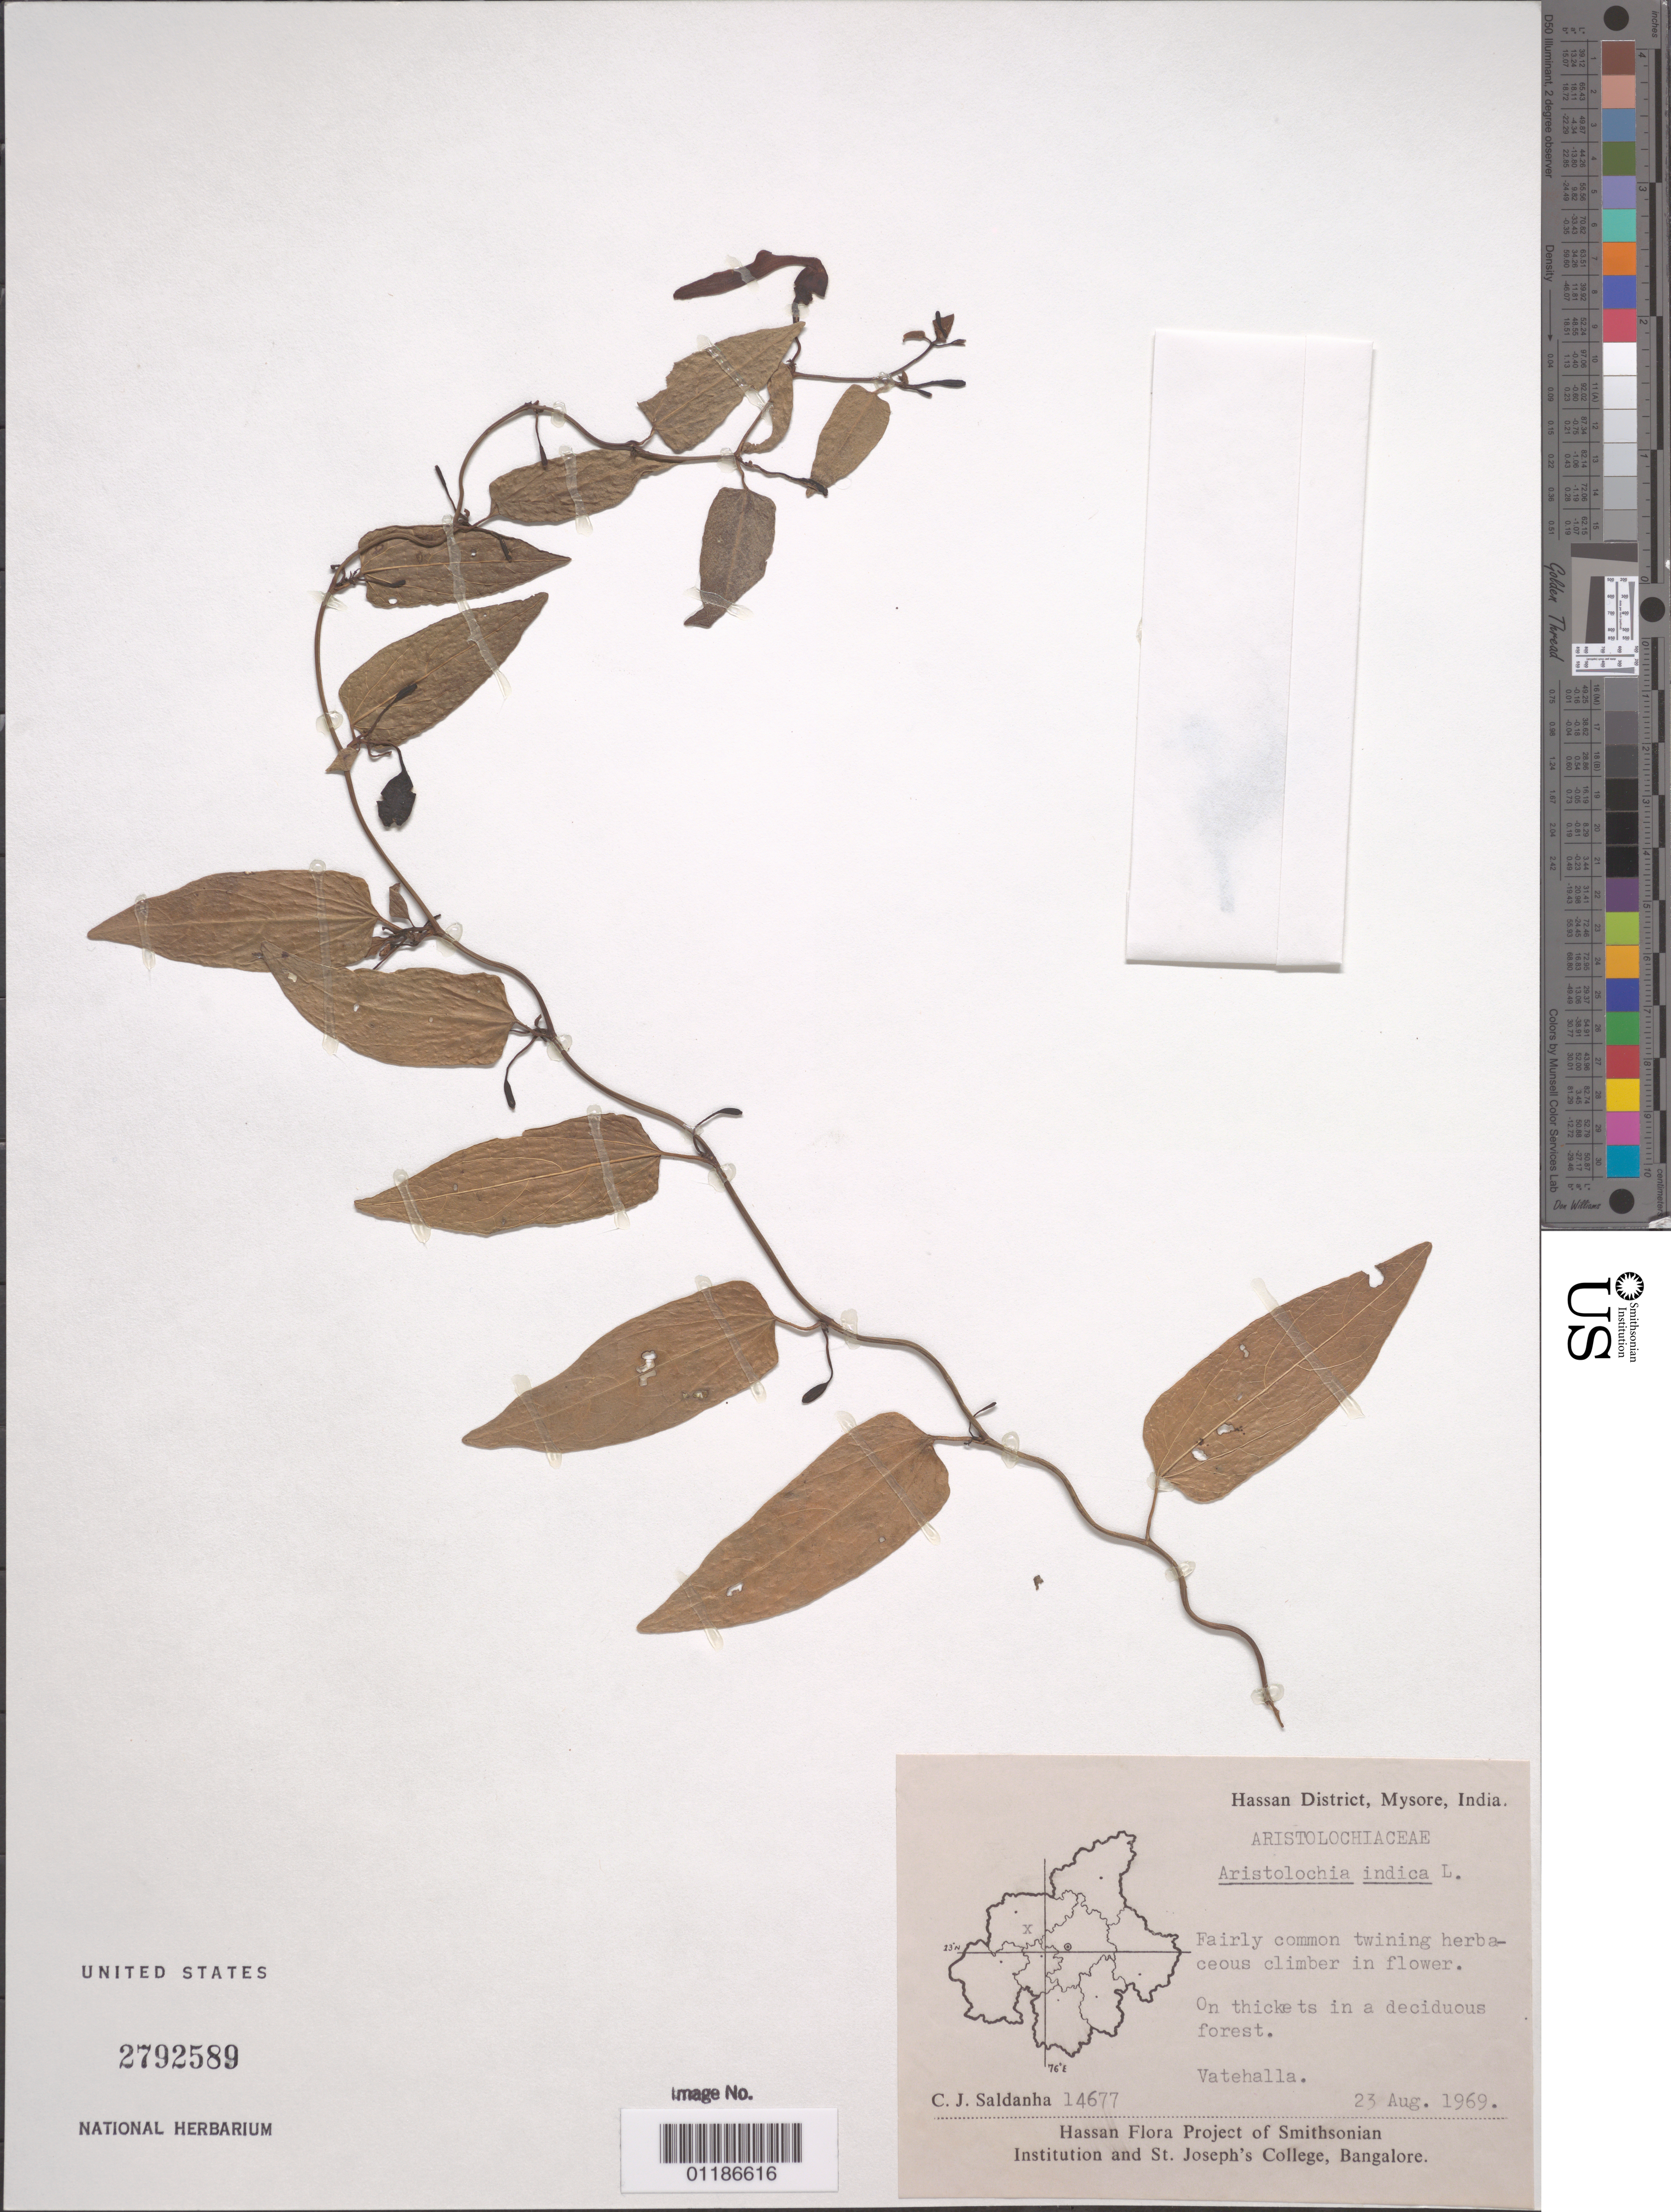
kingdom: Plantae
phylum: Tracheophyta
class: Magnoliopsida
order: Piperales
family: Aristolochiaceae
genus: Aristolochia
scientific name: Aristolochia indica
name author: L.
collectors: C. J. Saldanha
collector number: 14677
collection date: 1969-08-23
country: India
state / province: Karnataka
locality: Hassan district: Vatehalla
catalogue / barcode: US 2792589